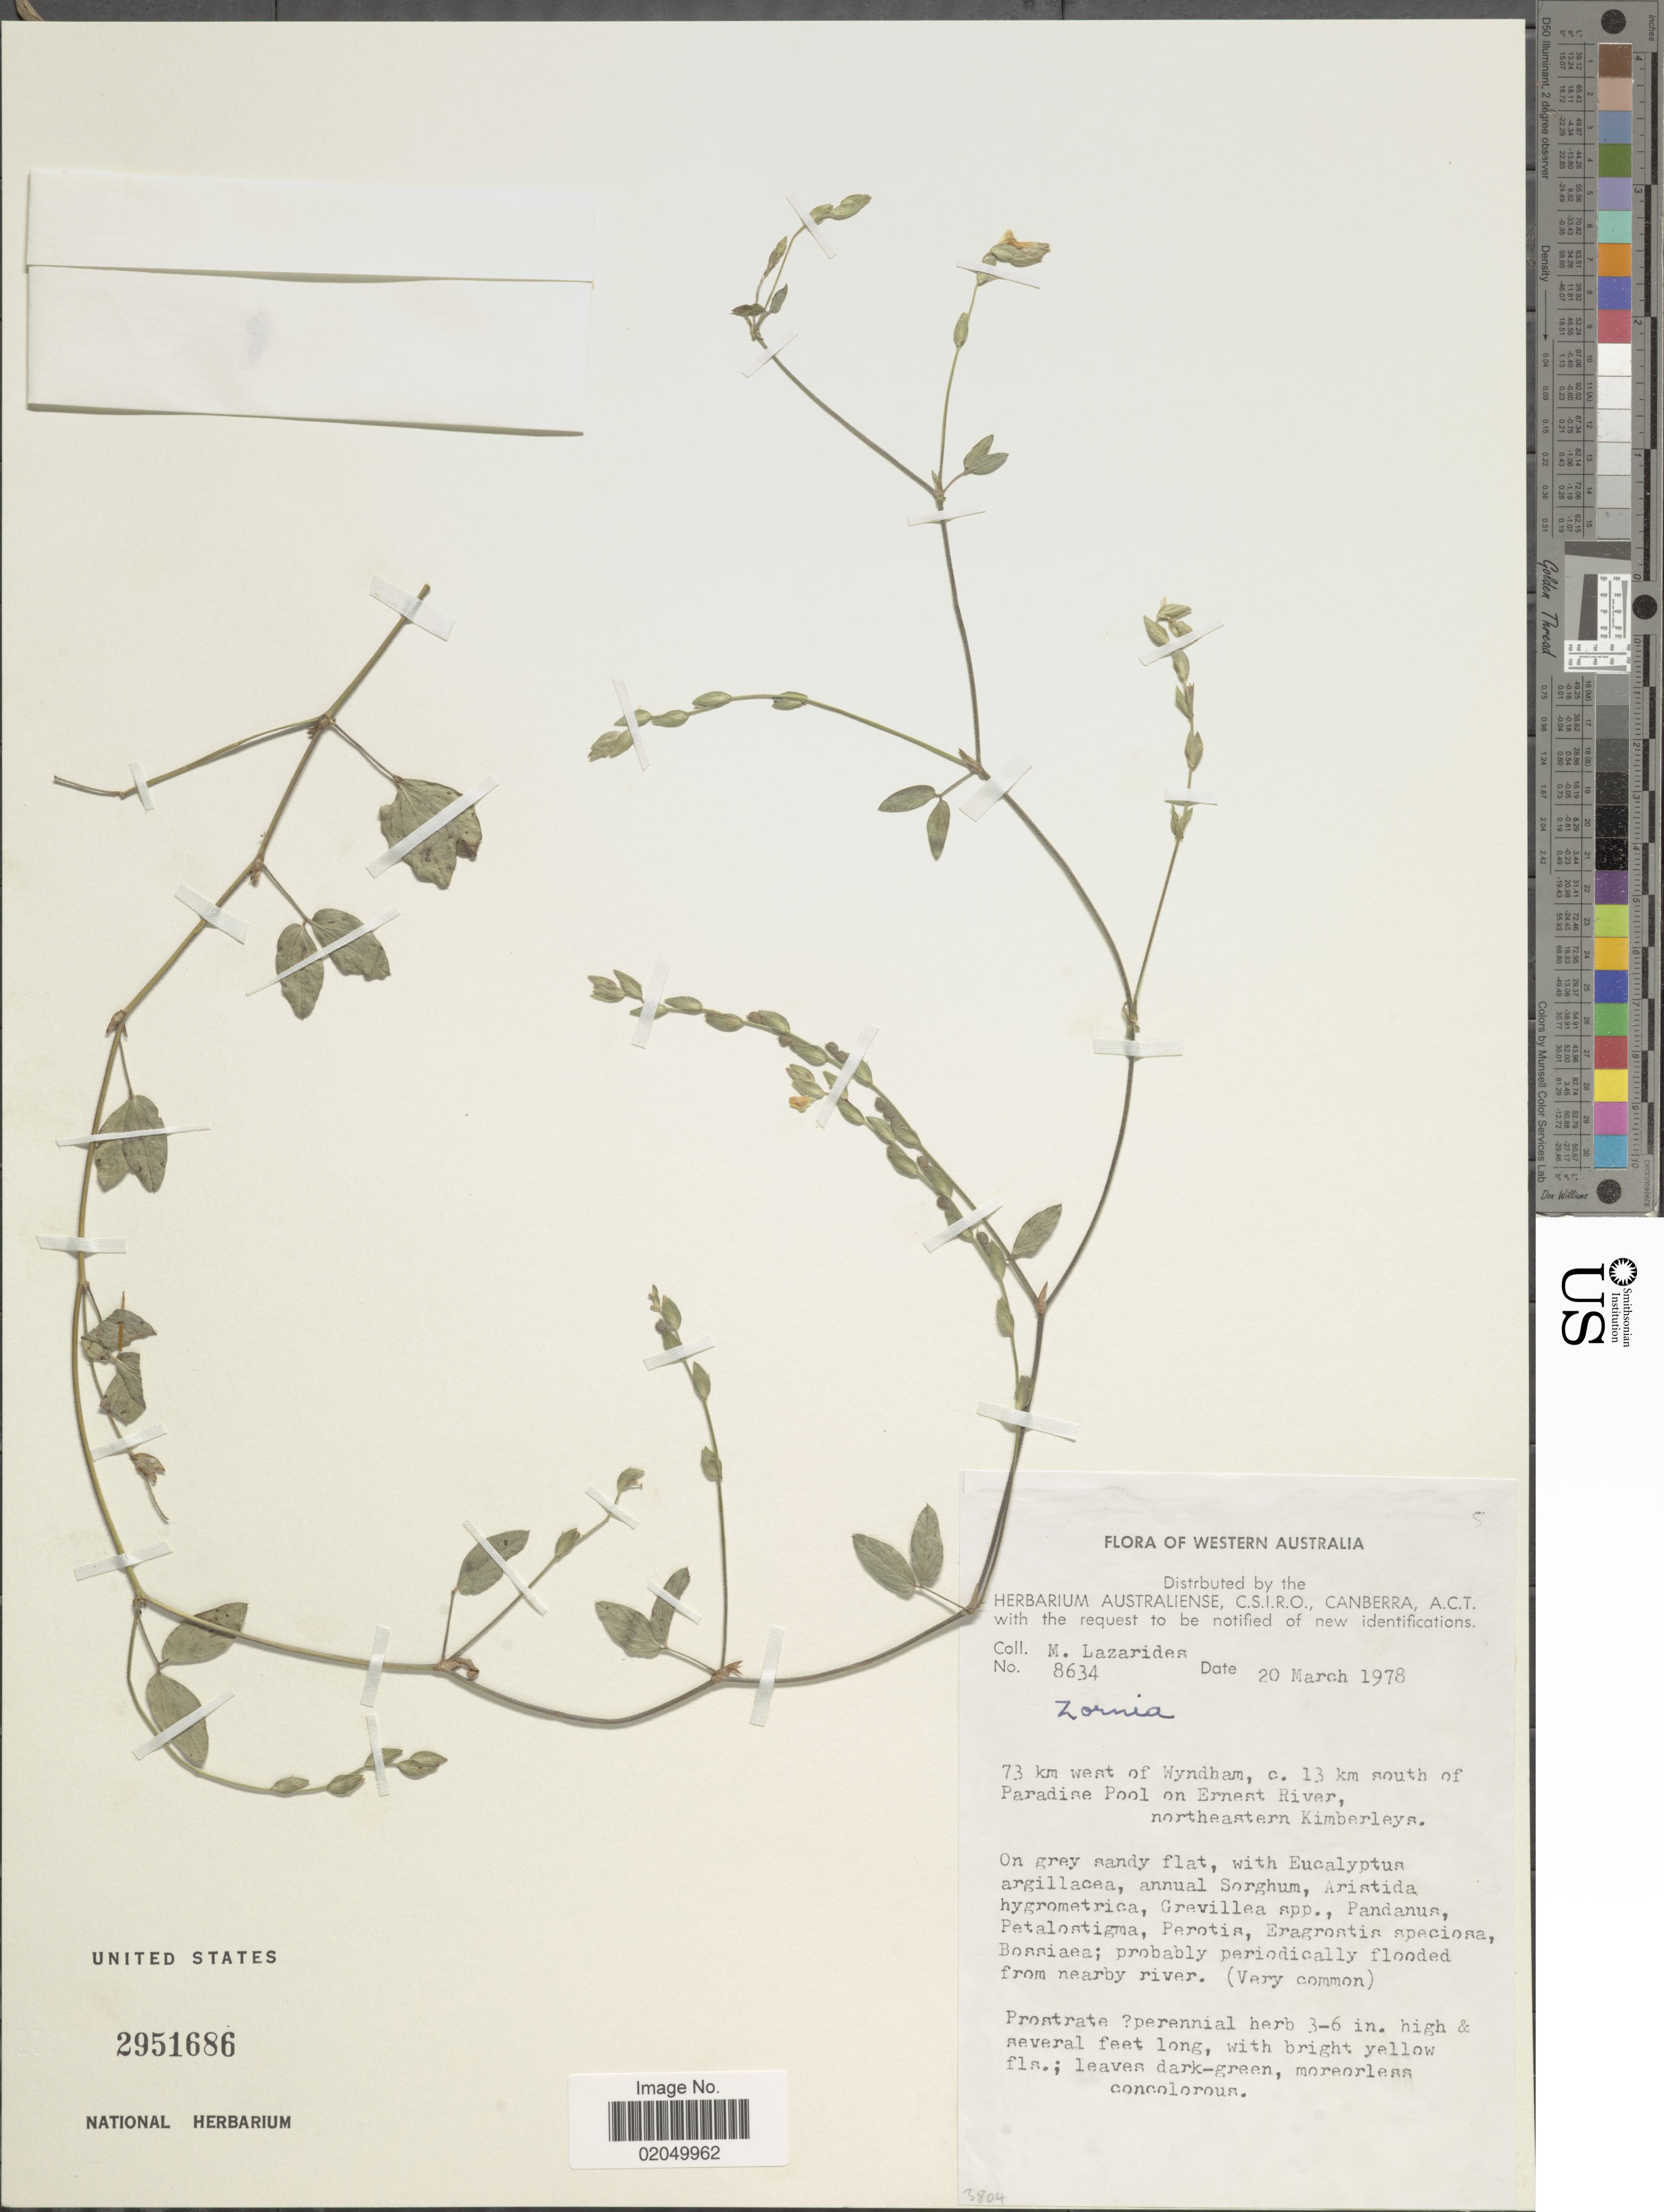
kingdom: Plantae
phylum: Tracheophyta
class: Magnoliopsida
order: Fabales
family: Fabaceae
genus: Zornia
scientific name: Zornia sp.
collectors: M. Lazarides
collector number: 8634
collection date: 1978-03-20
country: Australia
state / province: Western Australia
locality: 73 km west of Wyndham, c. 13 km south of Paradise Pool on Ernest River, northeastern Kimberleys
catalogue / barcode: US 2951686